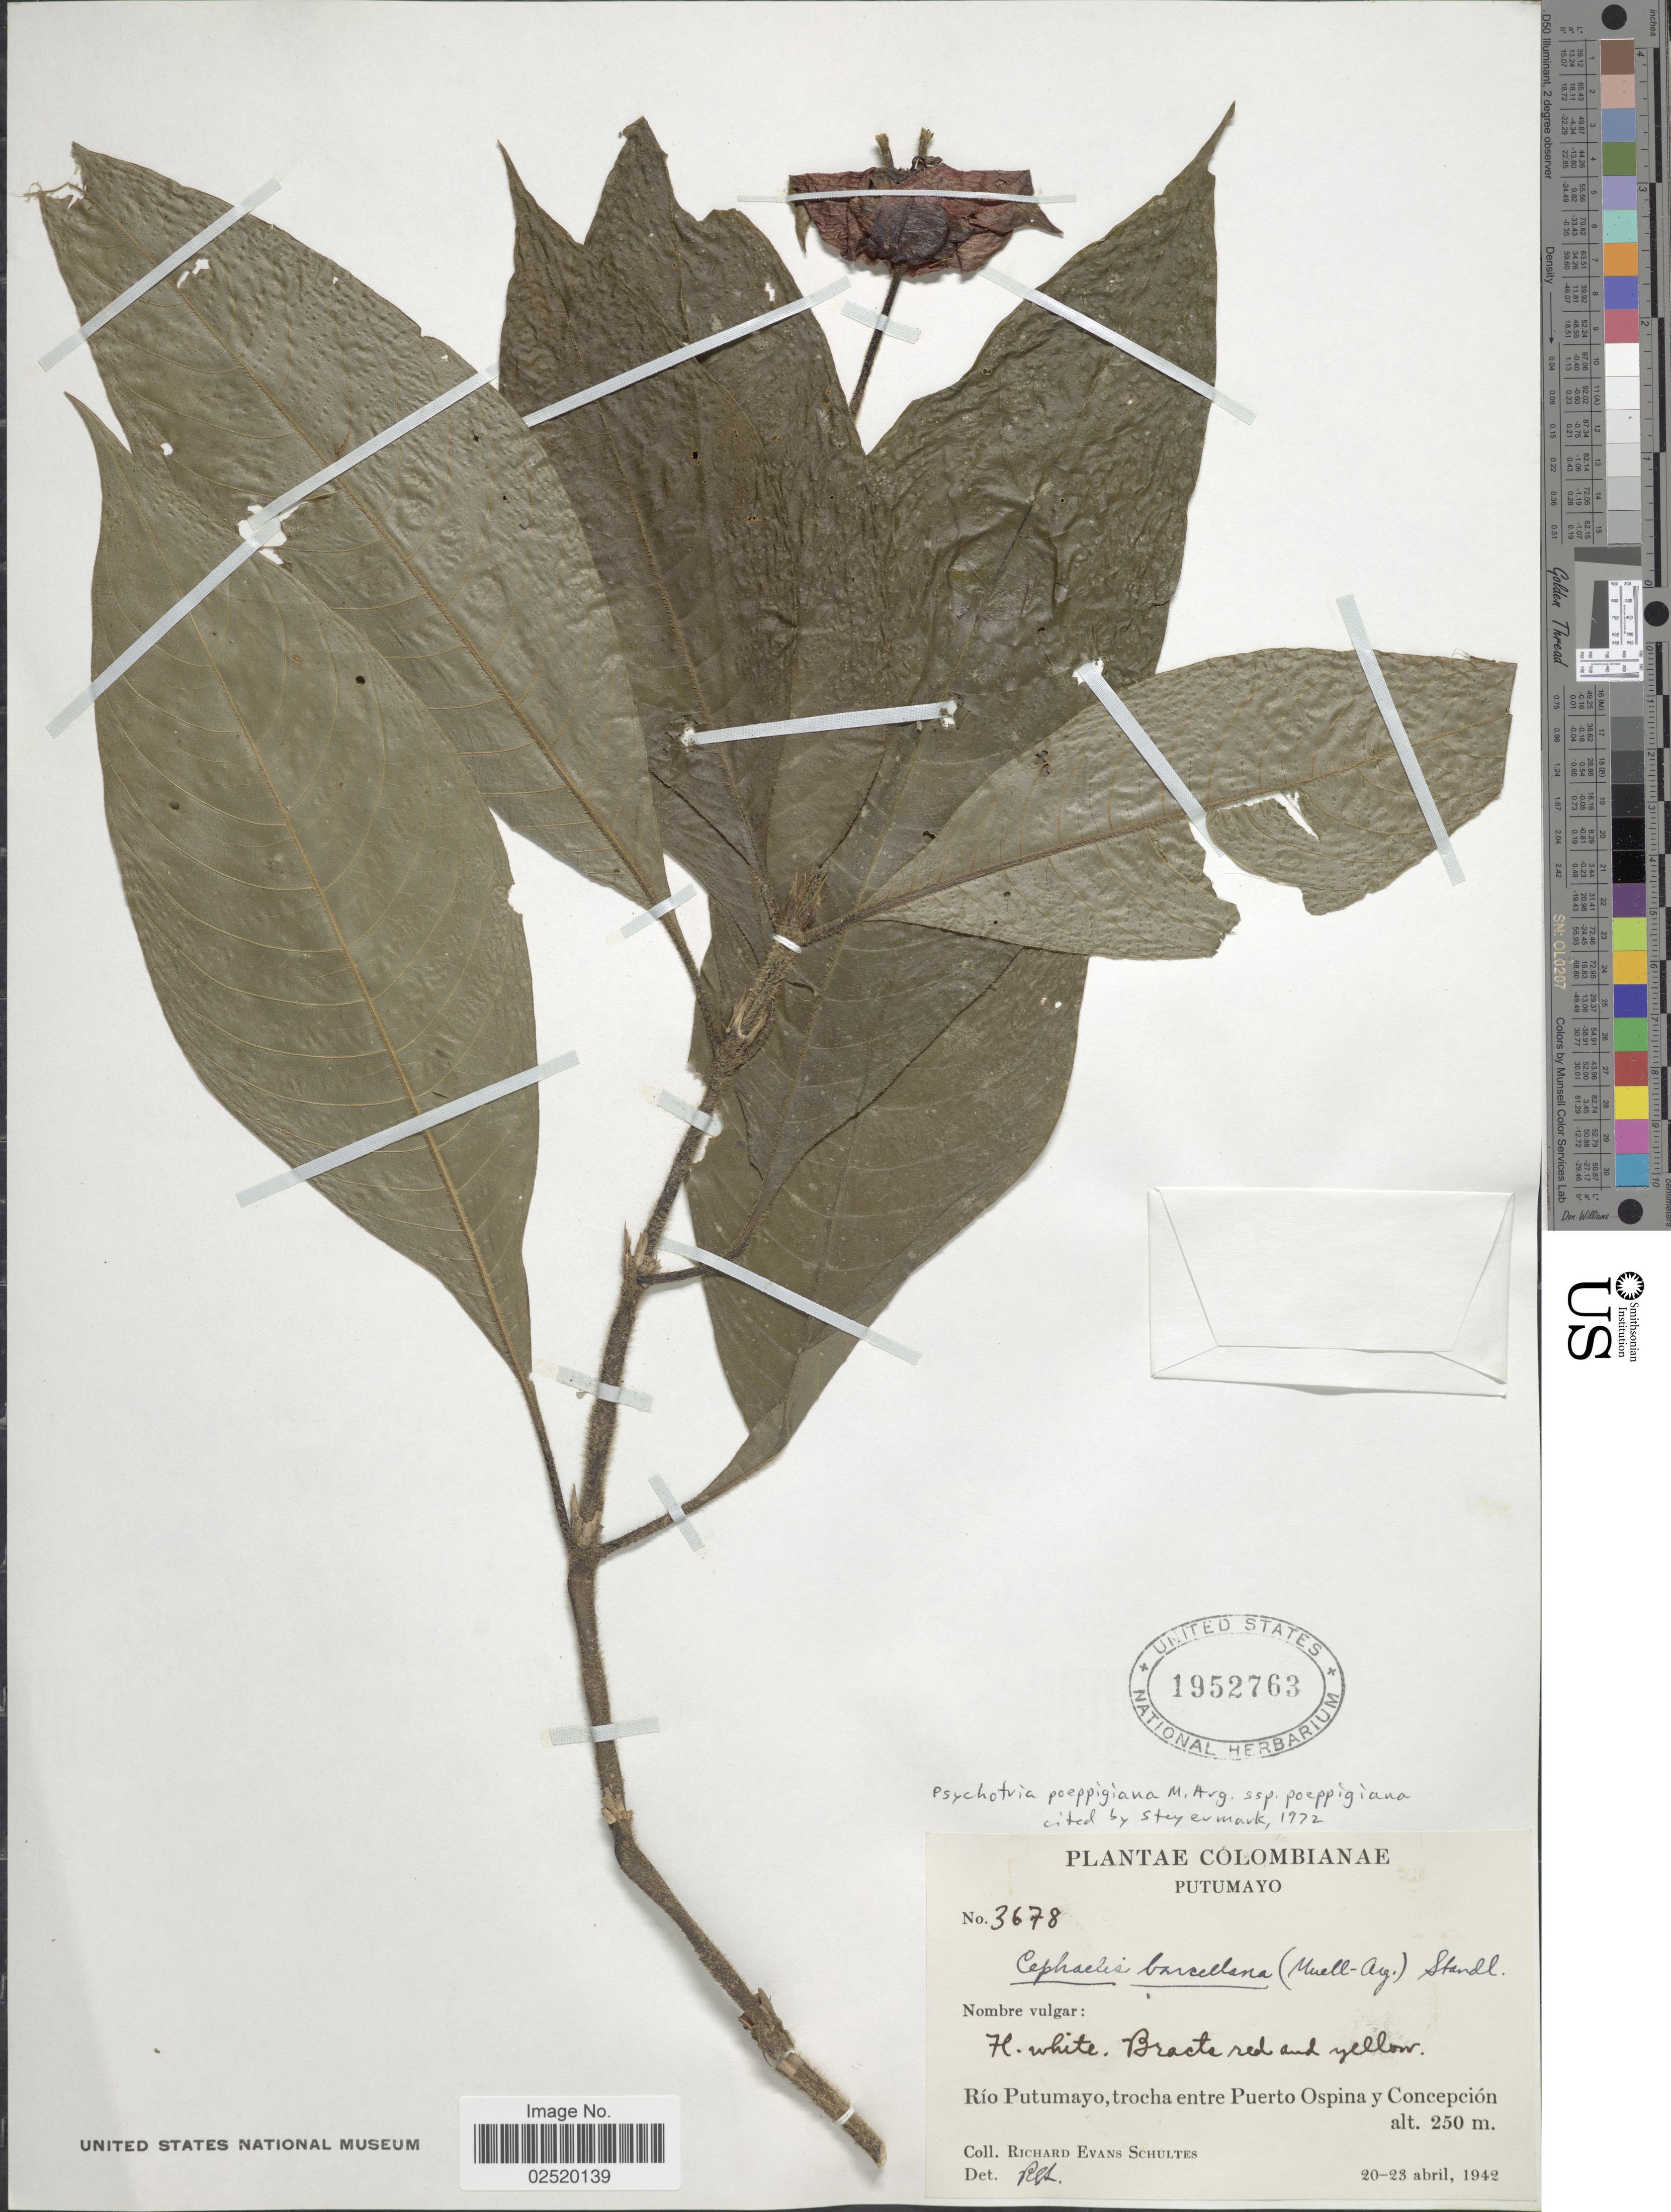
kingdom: Plantae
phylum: Tracheophyta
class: Magnoliopsida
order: Gentianales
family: Rubiaceae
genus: Psychotria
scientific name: Psychotria poeppigiana subsp. poeppigiana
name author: Müll. Arg.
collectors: R. E. Schultes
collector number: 3678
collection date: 1942-04-20/1942-04-23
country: Colombia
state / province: Putumayo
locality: Putumayo, Rio Putumayo, trocha entre Puerto Ospina y Concepcion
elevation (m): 250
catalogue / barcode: US 1952763